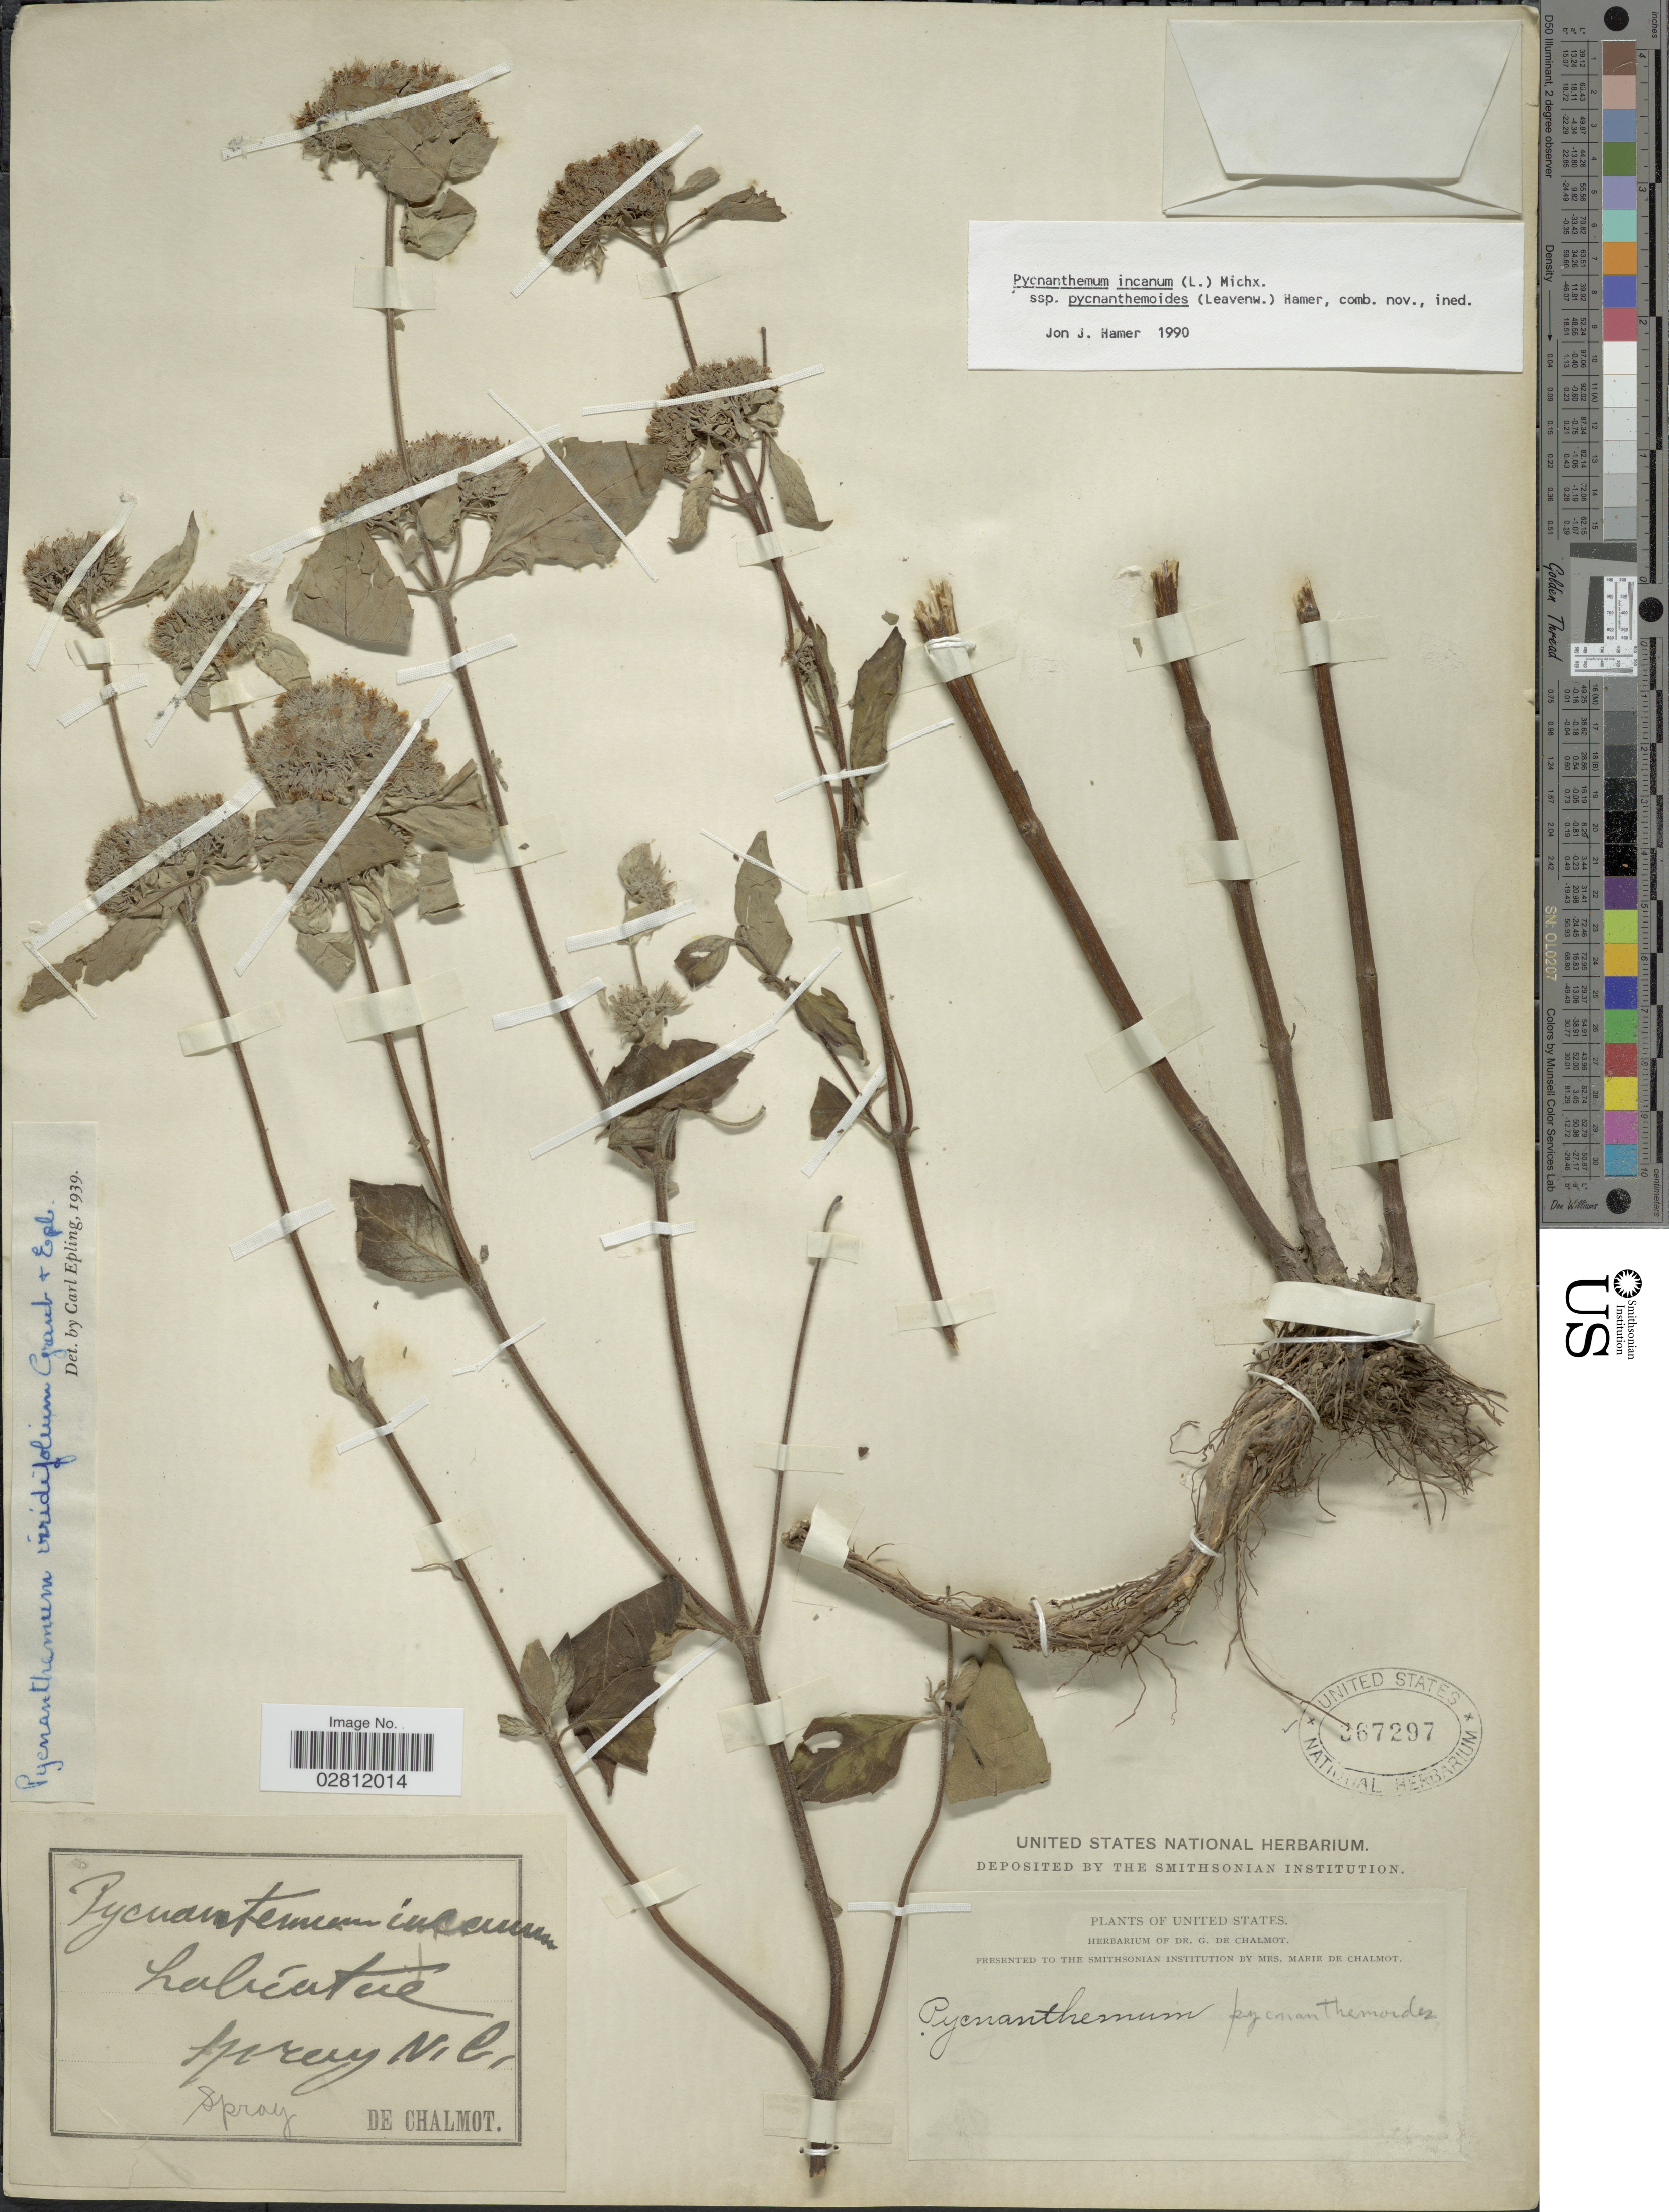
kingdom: Plantae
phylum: Tracheophyta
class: Magnoliopsida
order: Lamiales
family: Lamiaceae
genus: Pycnanthemum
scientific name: Pycnanthemum incanum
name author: (L.) Michx.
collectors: G. de Chalmot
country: United States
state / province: North Carolina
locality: Spray.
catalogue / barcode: US 367297